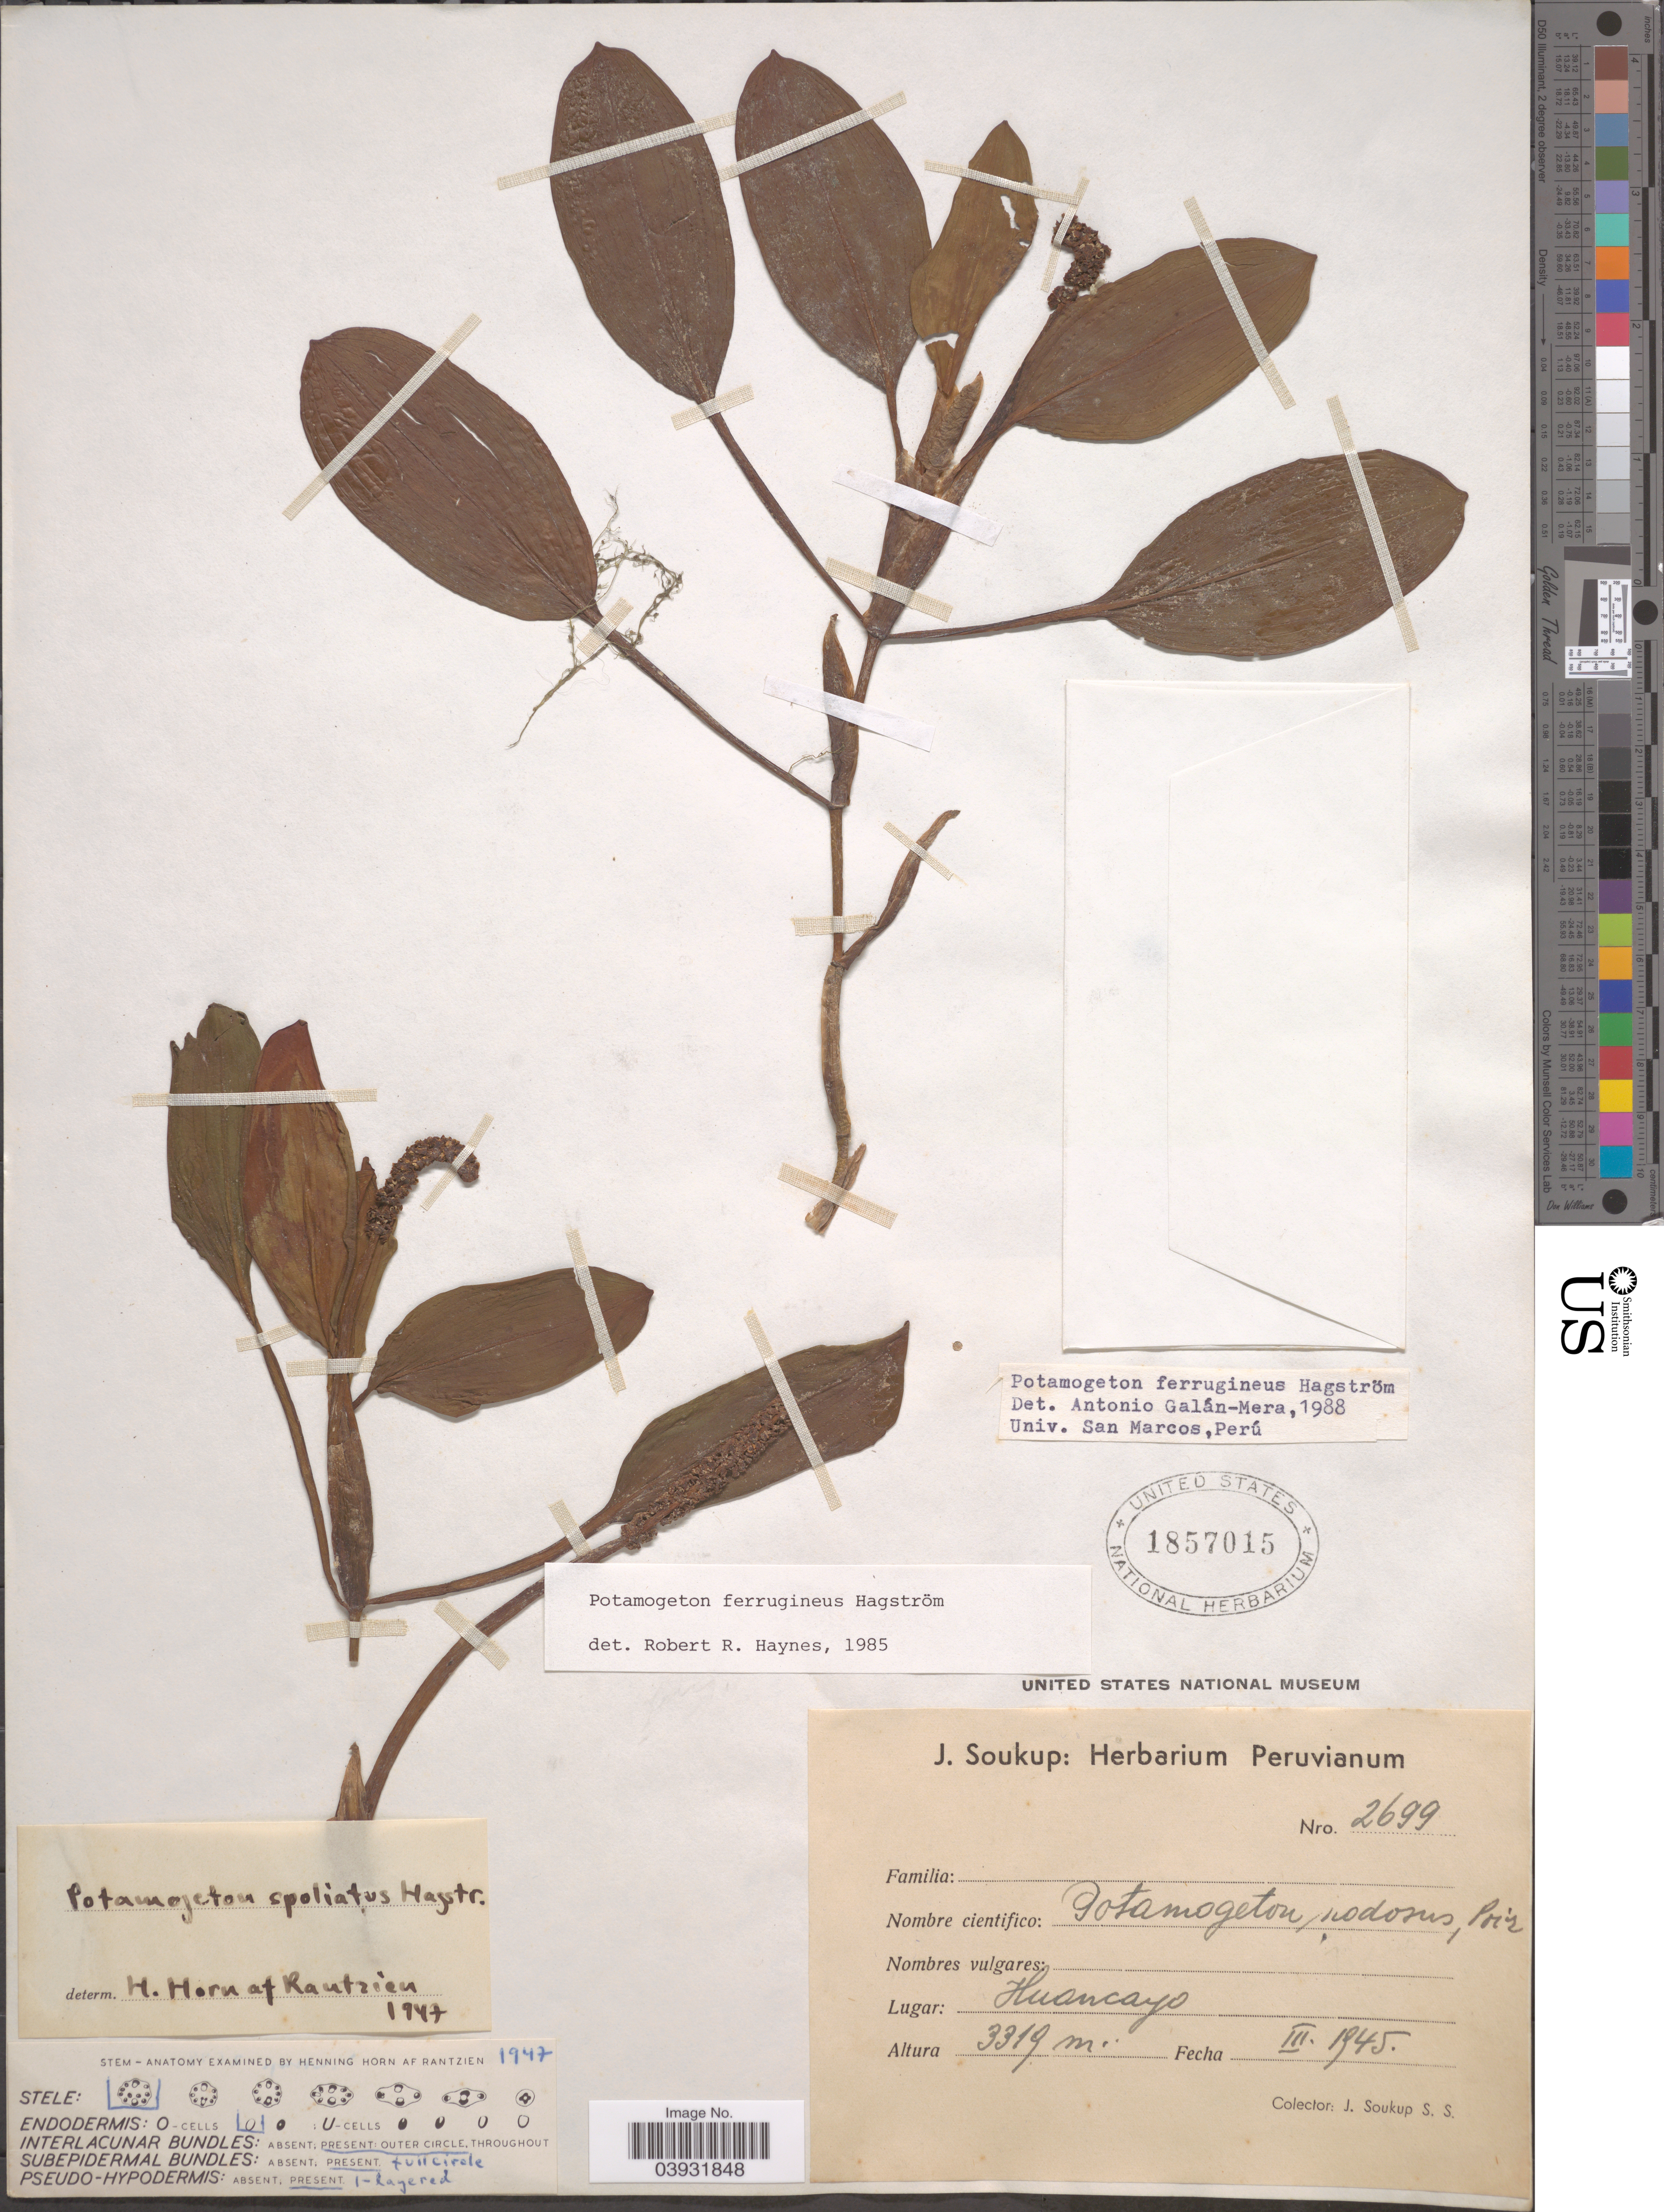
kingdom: Plantae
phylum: Tracheophyta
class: Liliopsida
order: Alismatales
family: Potamogetonaceae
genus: Potamogeton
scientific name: Potamogeton ferrugineus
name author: Hagstr.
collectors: J. Soukup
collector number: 2699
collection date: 1945-03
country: Peru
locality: Huancayo.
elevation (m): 3319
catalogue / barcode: US 1857015